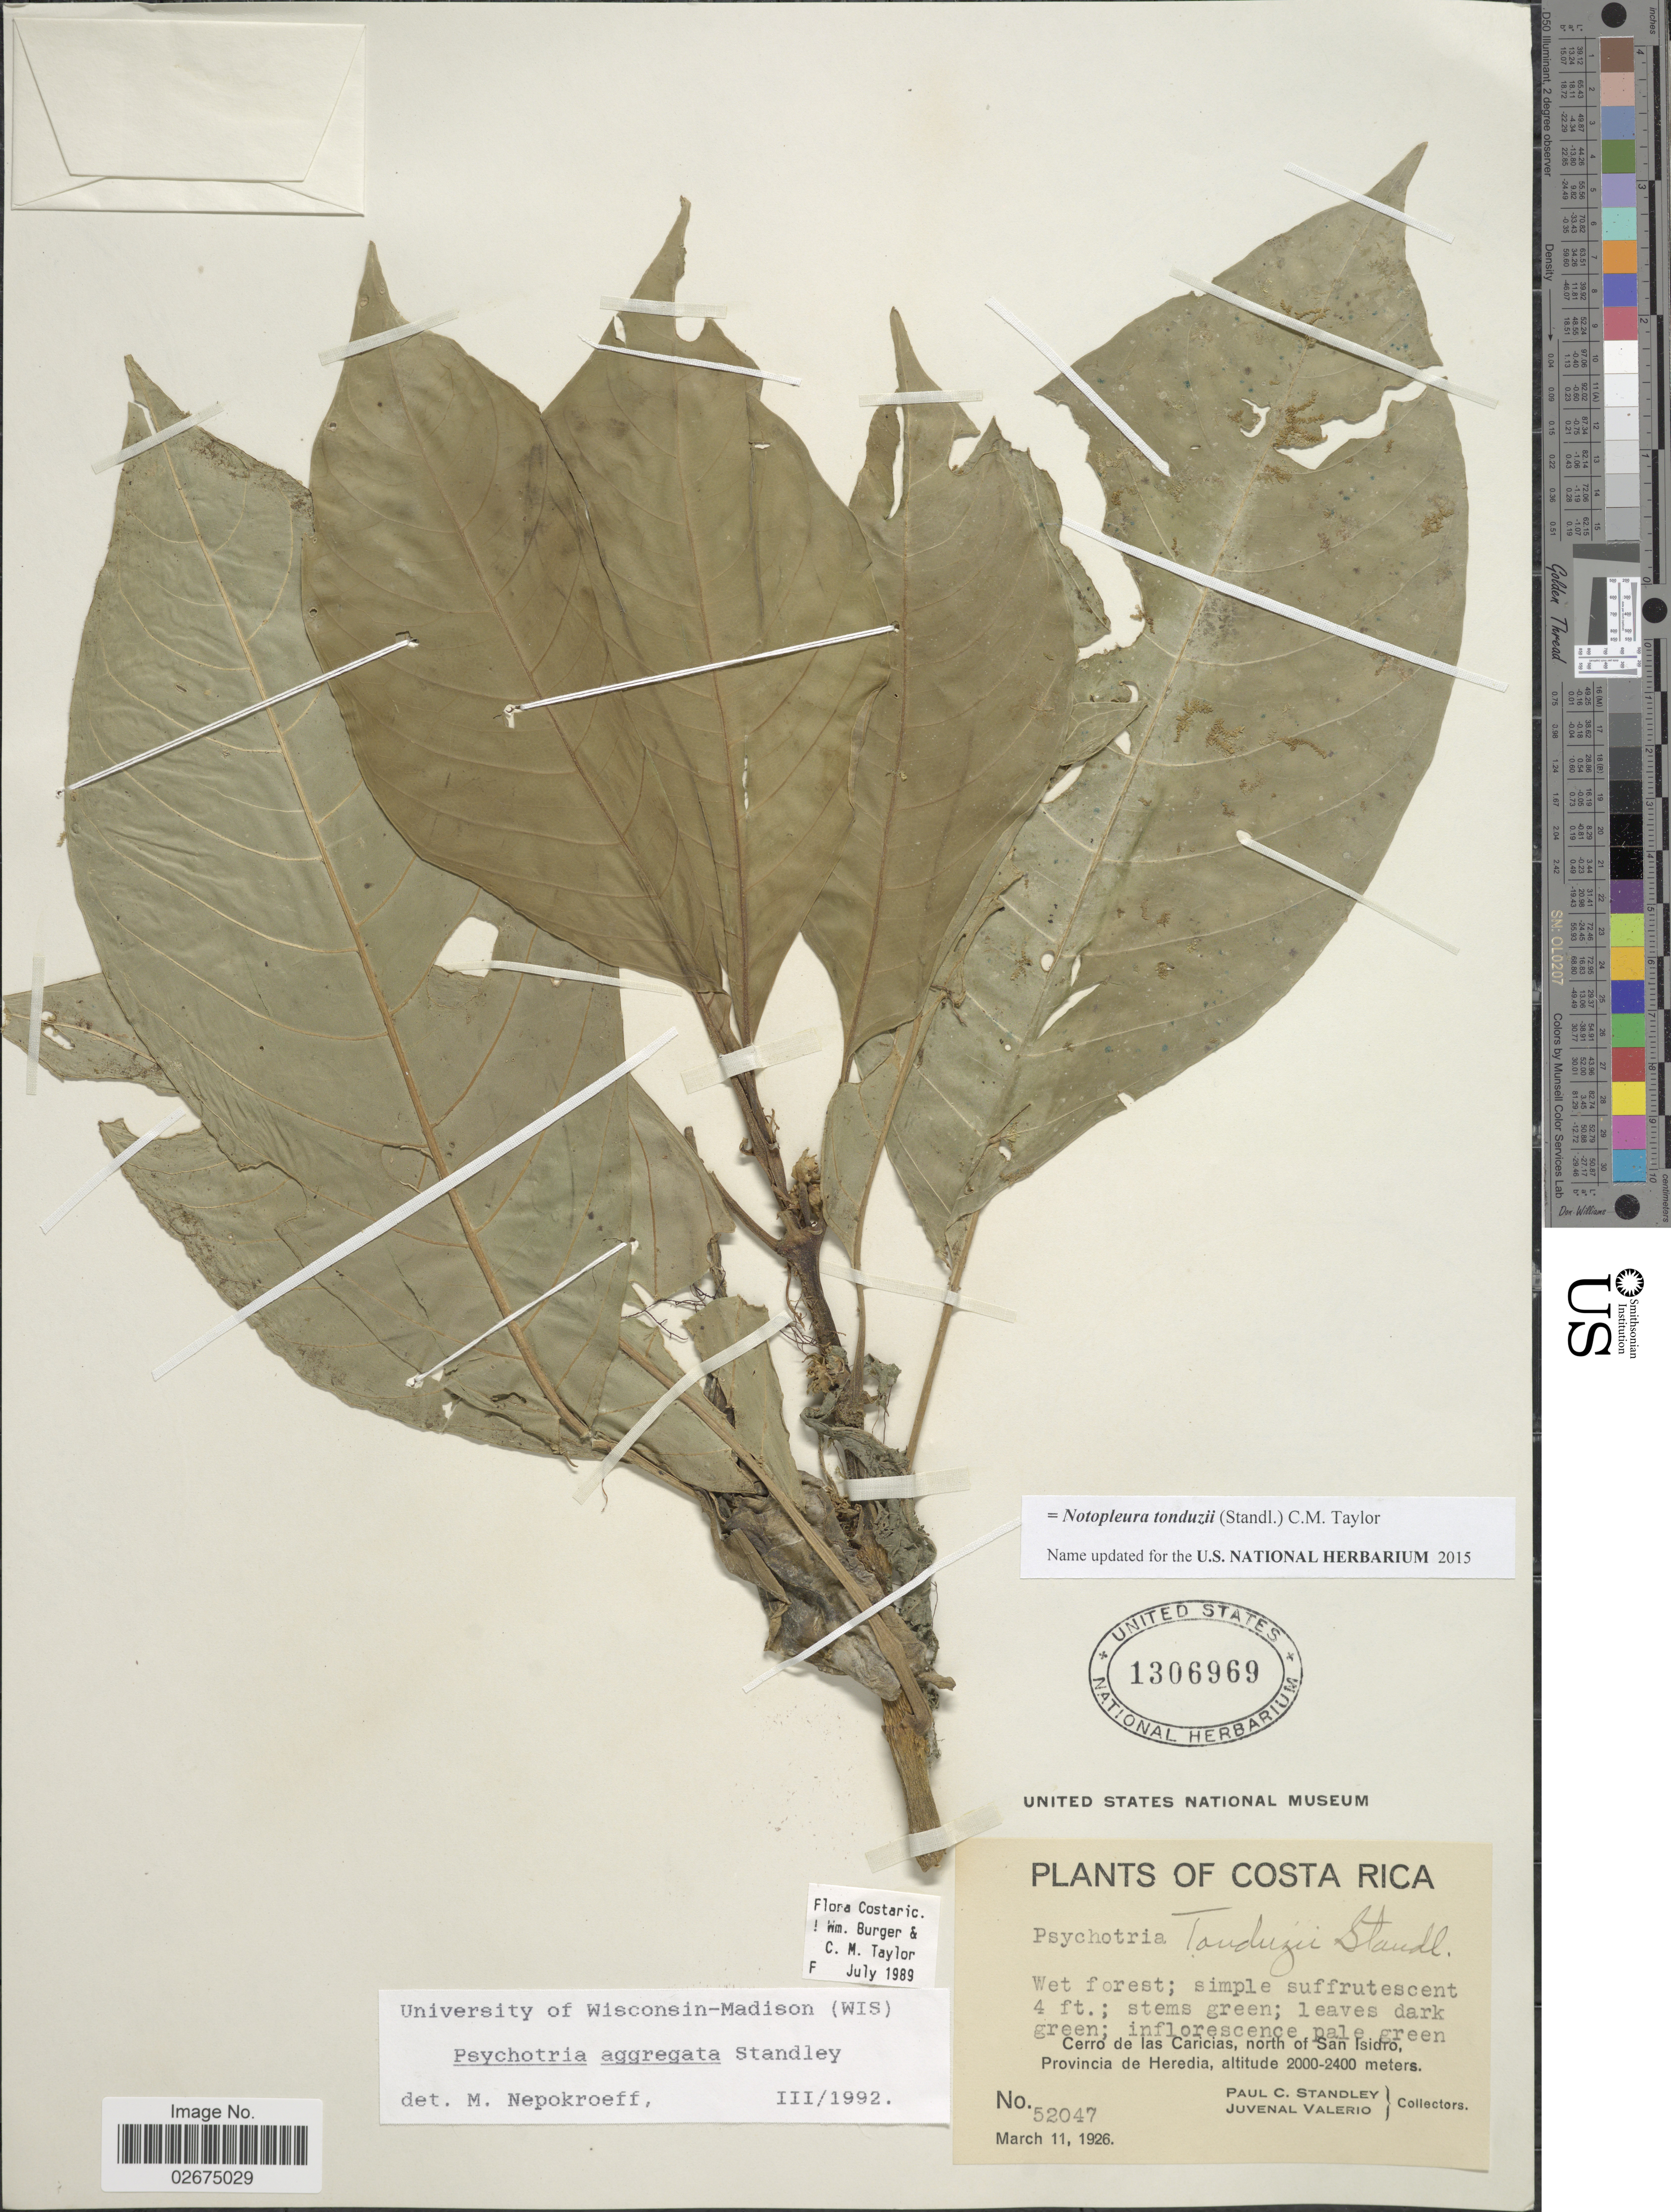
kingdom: Plantae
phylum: Tracheophyta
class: Magnoliopsida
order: Gentianales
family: Rubiaceae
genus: Notopleura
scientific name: Notopleura tonduzii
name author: (Standl.) C.M. Taylor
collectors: P. C. Standley & J. Valerio R.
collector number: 52047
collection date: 1926-03-11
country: Costa Rica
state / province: Heredia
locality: Cerro de las Caricias, north of San Isidro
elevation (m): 2000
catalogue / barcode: US 1306969